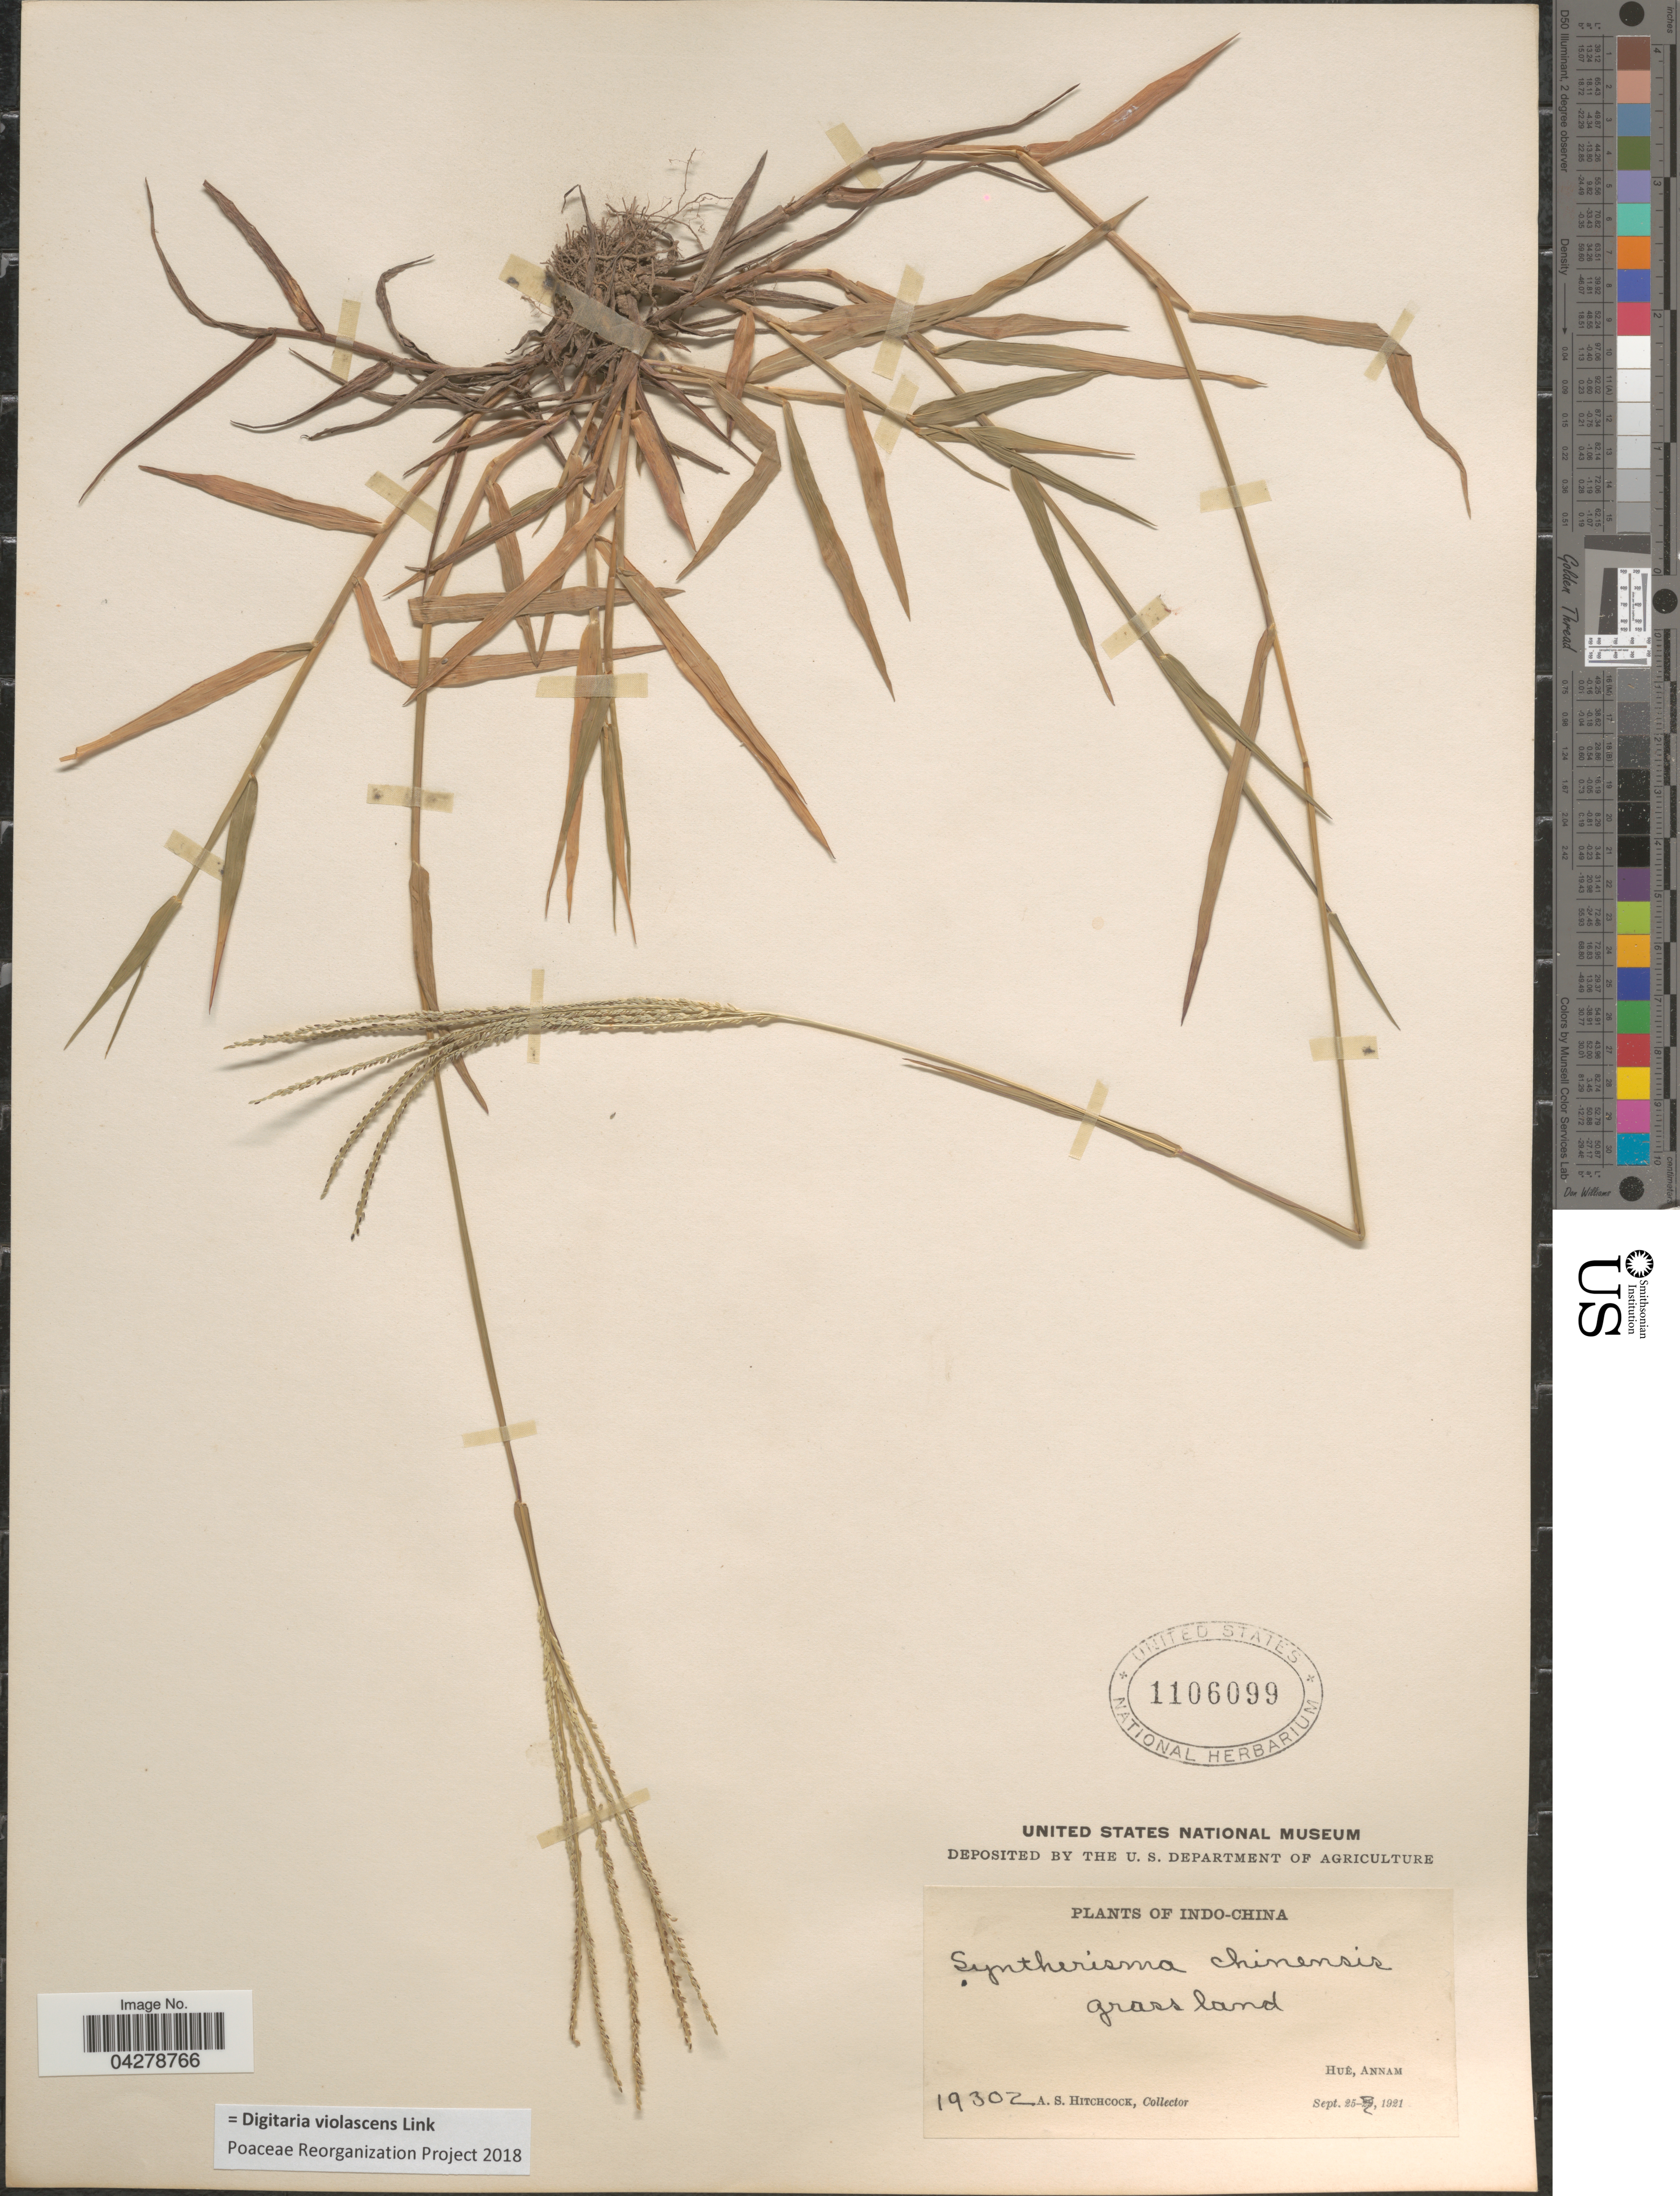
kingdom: Plantae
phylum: Tracheophyta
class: Liliopsida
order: Poales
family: Poaceae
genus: Digitaria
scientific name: Digitaria violascens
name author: Link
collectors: A. S. Hitchcock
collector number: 19302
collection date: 1921-09-25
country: Vietnam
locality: Hue, Annam.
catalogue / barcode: US 1106099